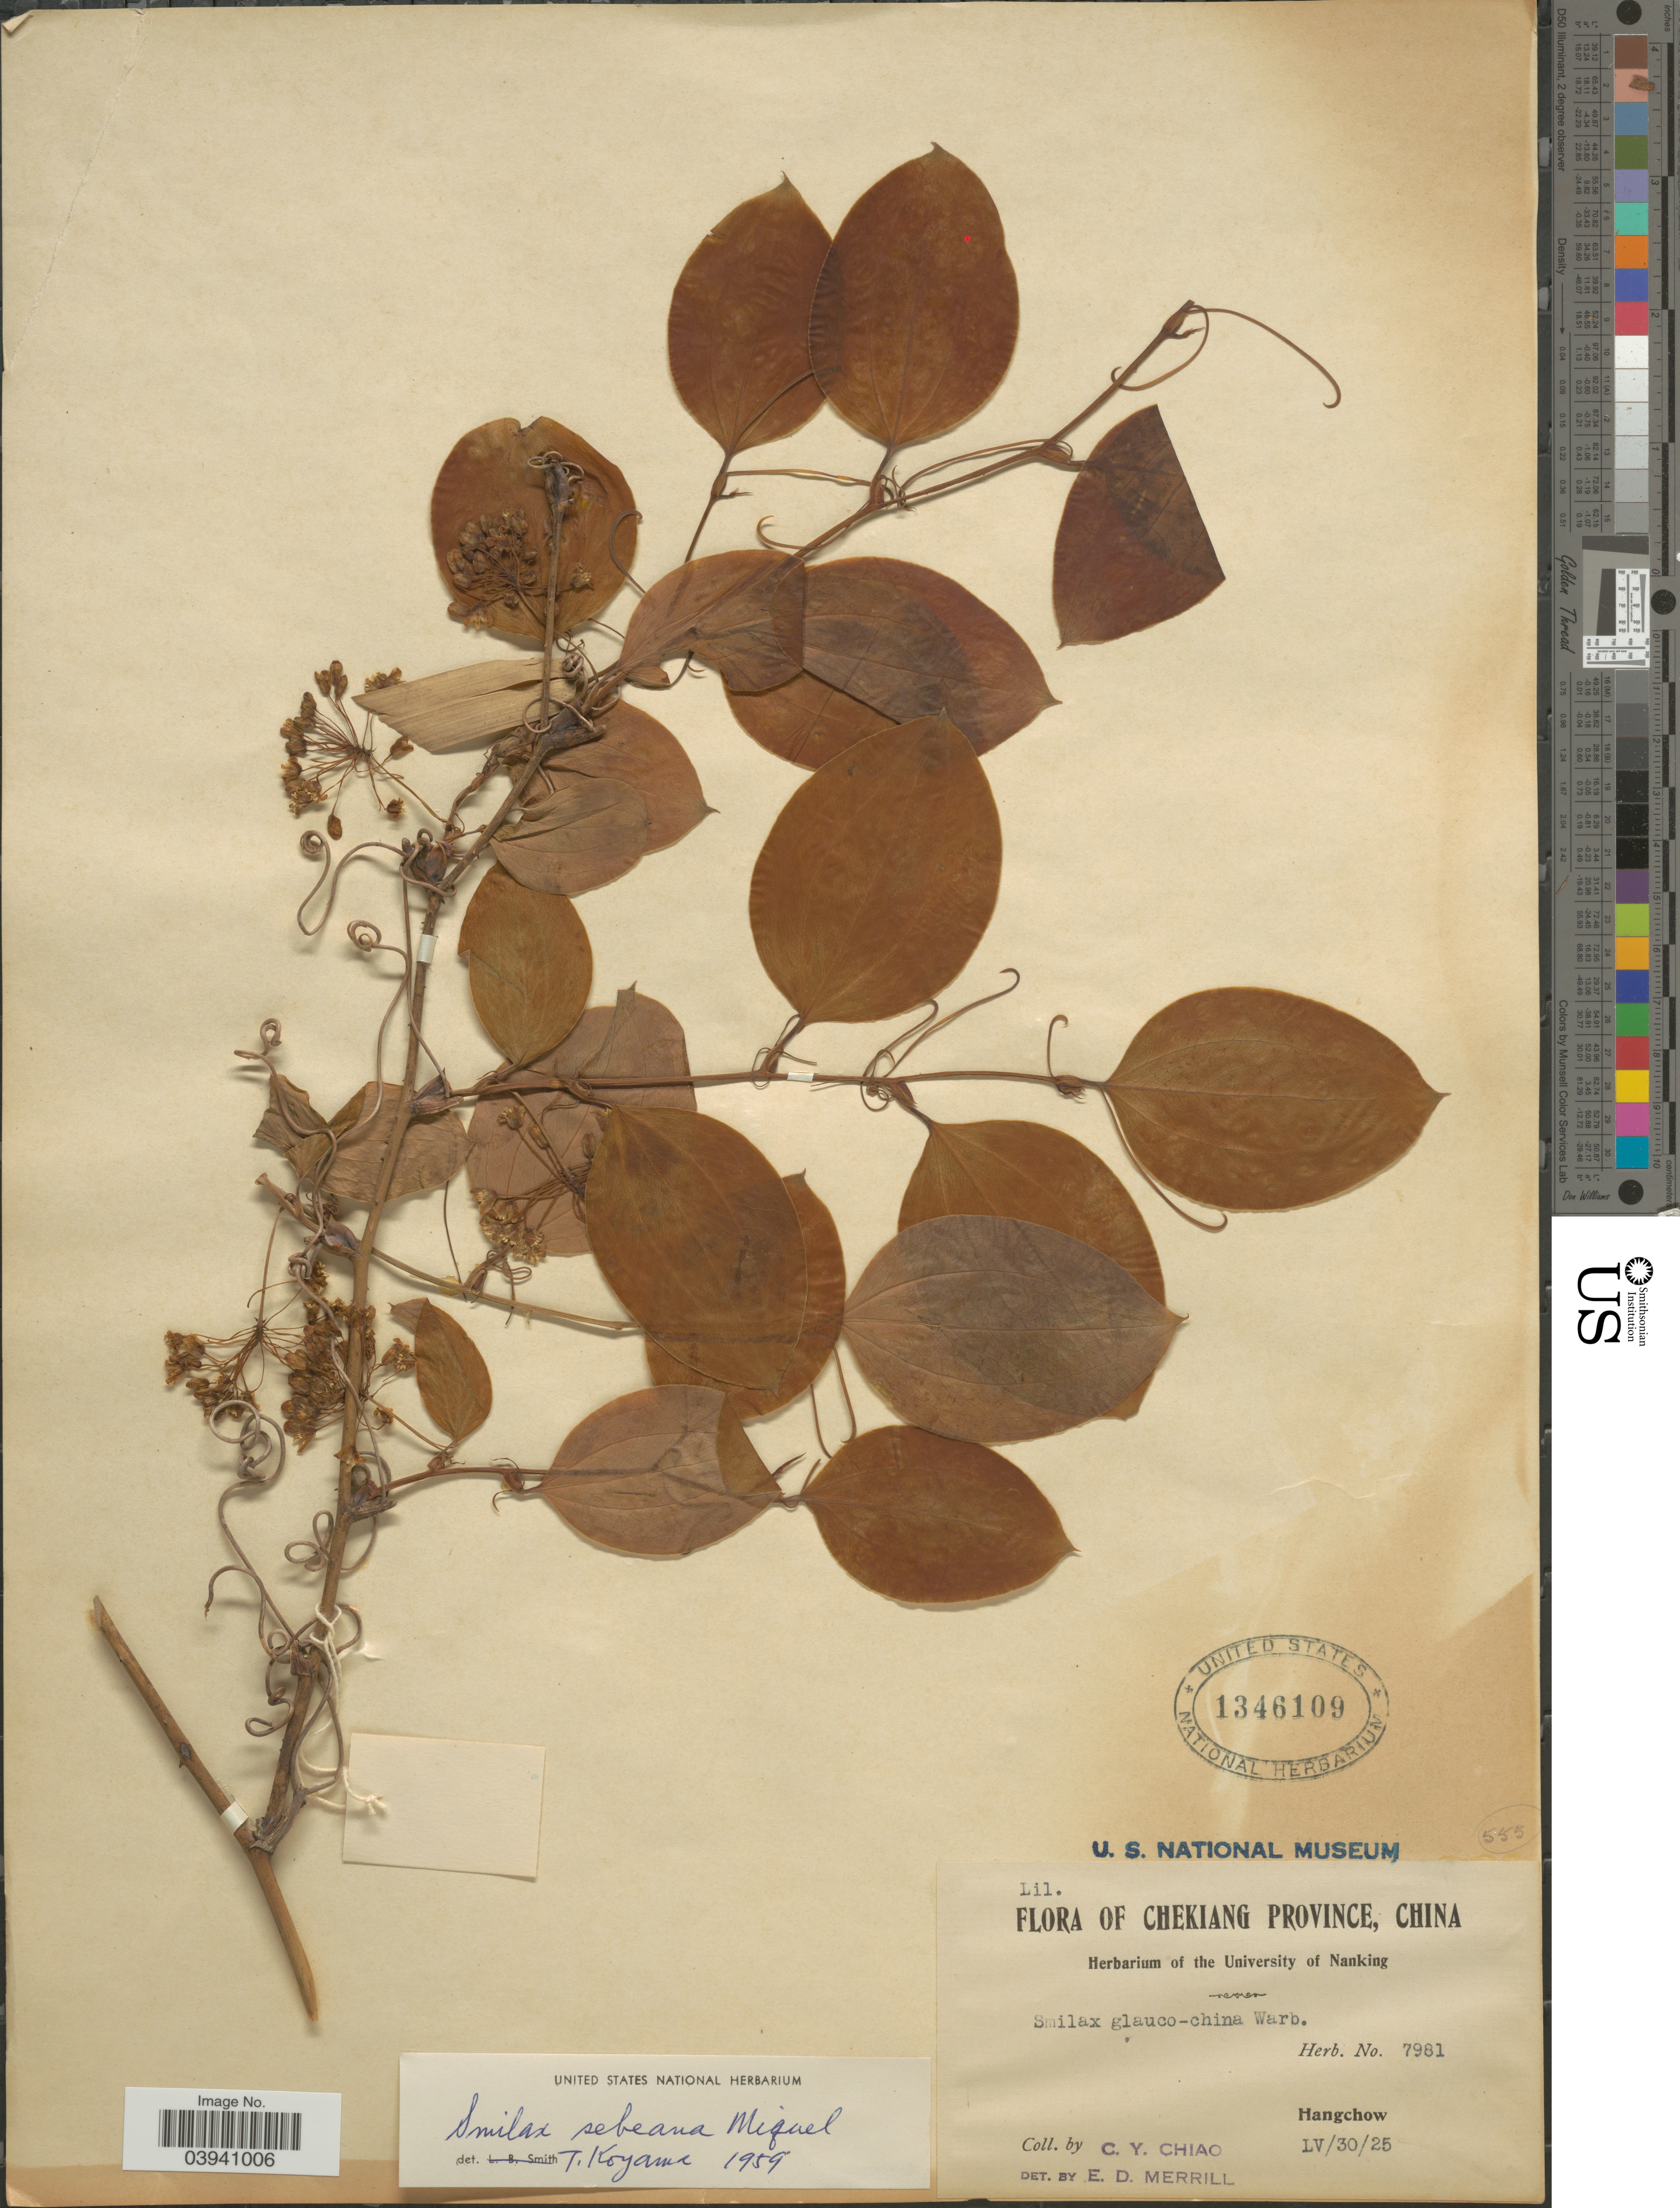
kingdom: Plantae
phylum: Tracheophyta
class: Liliopsida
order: Liliales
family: Smilacaceae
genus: Smilax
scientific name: Smilax sebeana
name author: Miq.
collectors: C. Y. Chiao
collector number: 7981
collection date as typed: Transcribed d/m/y: 30/4/25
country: China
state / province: Zhejiang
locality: Chekiang Province. Hangchow.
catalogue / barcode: US 1346109